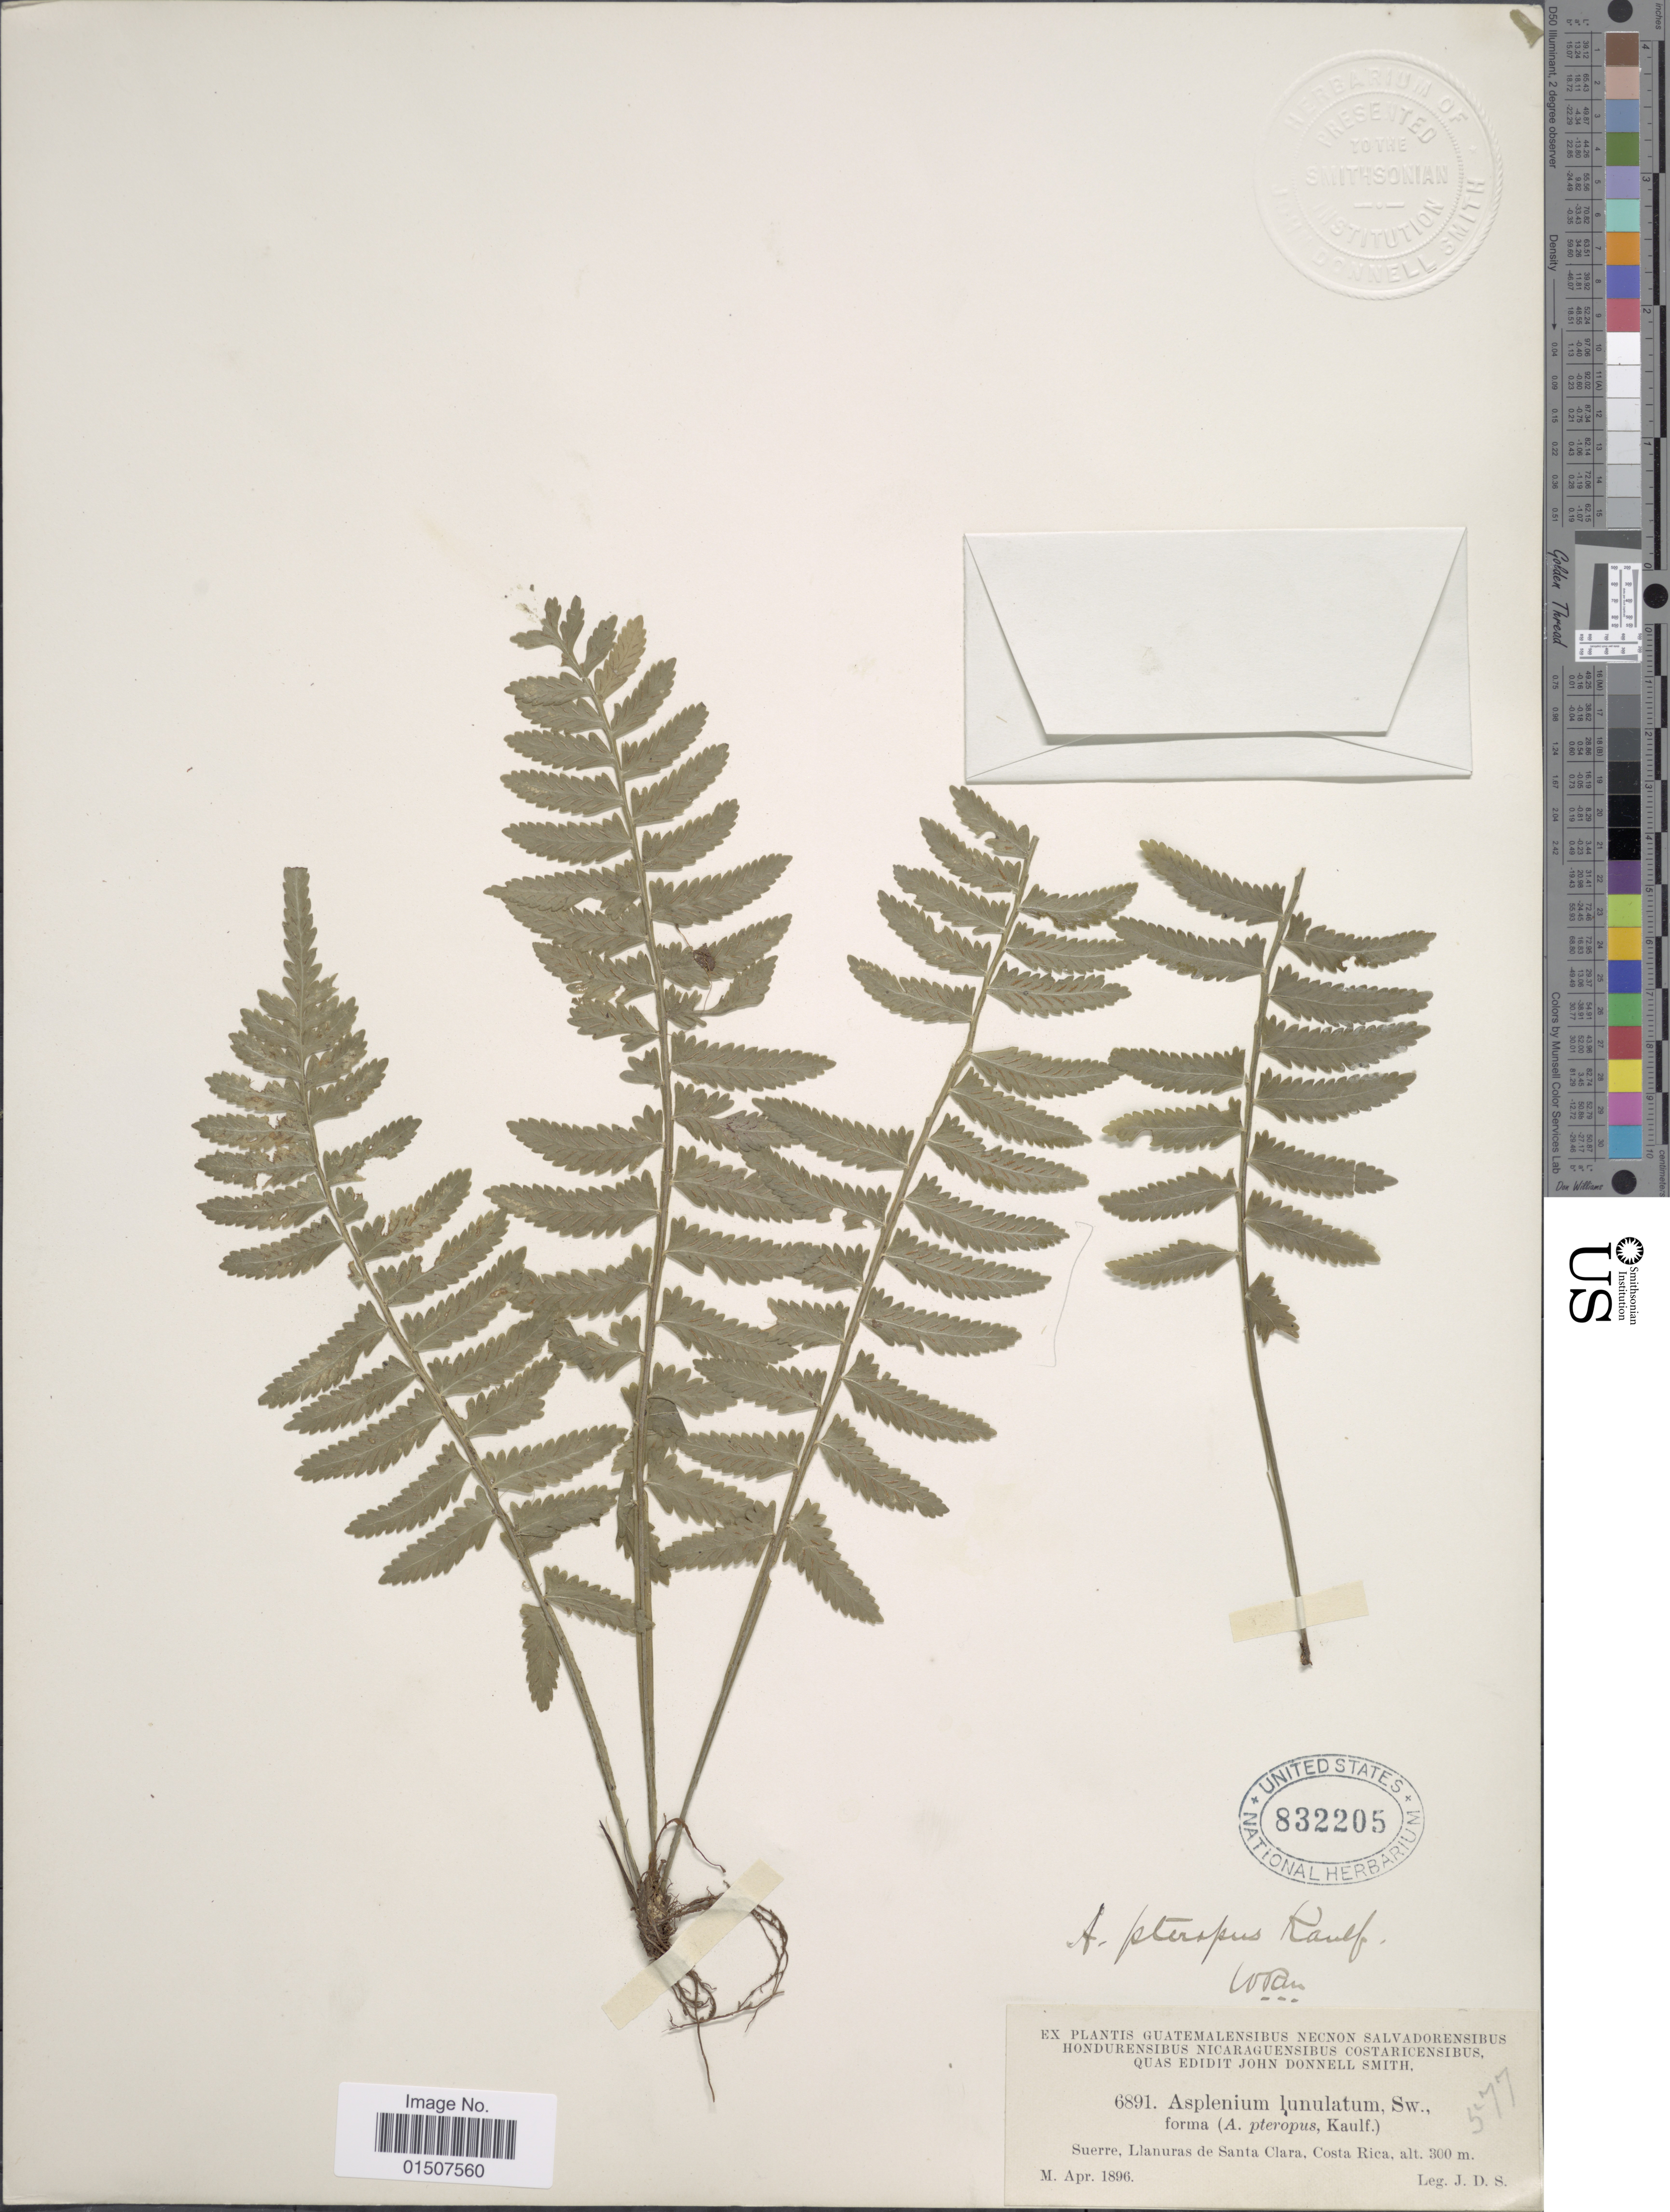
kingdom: Plantae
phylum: Tracheophyta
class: Polypodiopsida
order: Polypodiales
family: Aspleniaceae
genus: Asplenium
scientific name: Asplenium pteropus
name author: Kaulf.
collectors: J. Donnell Smith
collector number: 6891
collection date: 1896-04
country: Costa Rica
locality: Suerre, Llanuras de santa Clara, Costa Rica.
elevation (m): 300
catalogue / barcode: US 832205